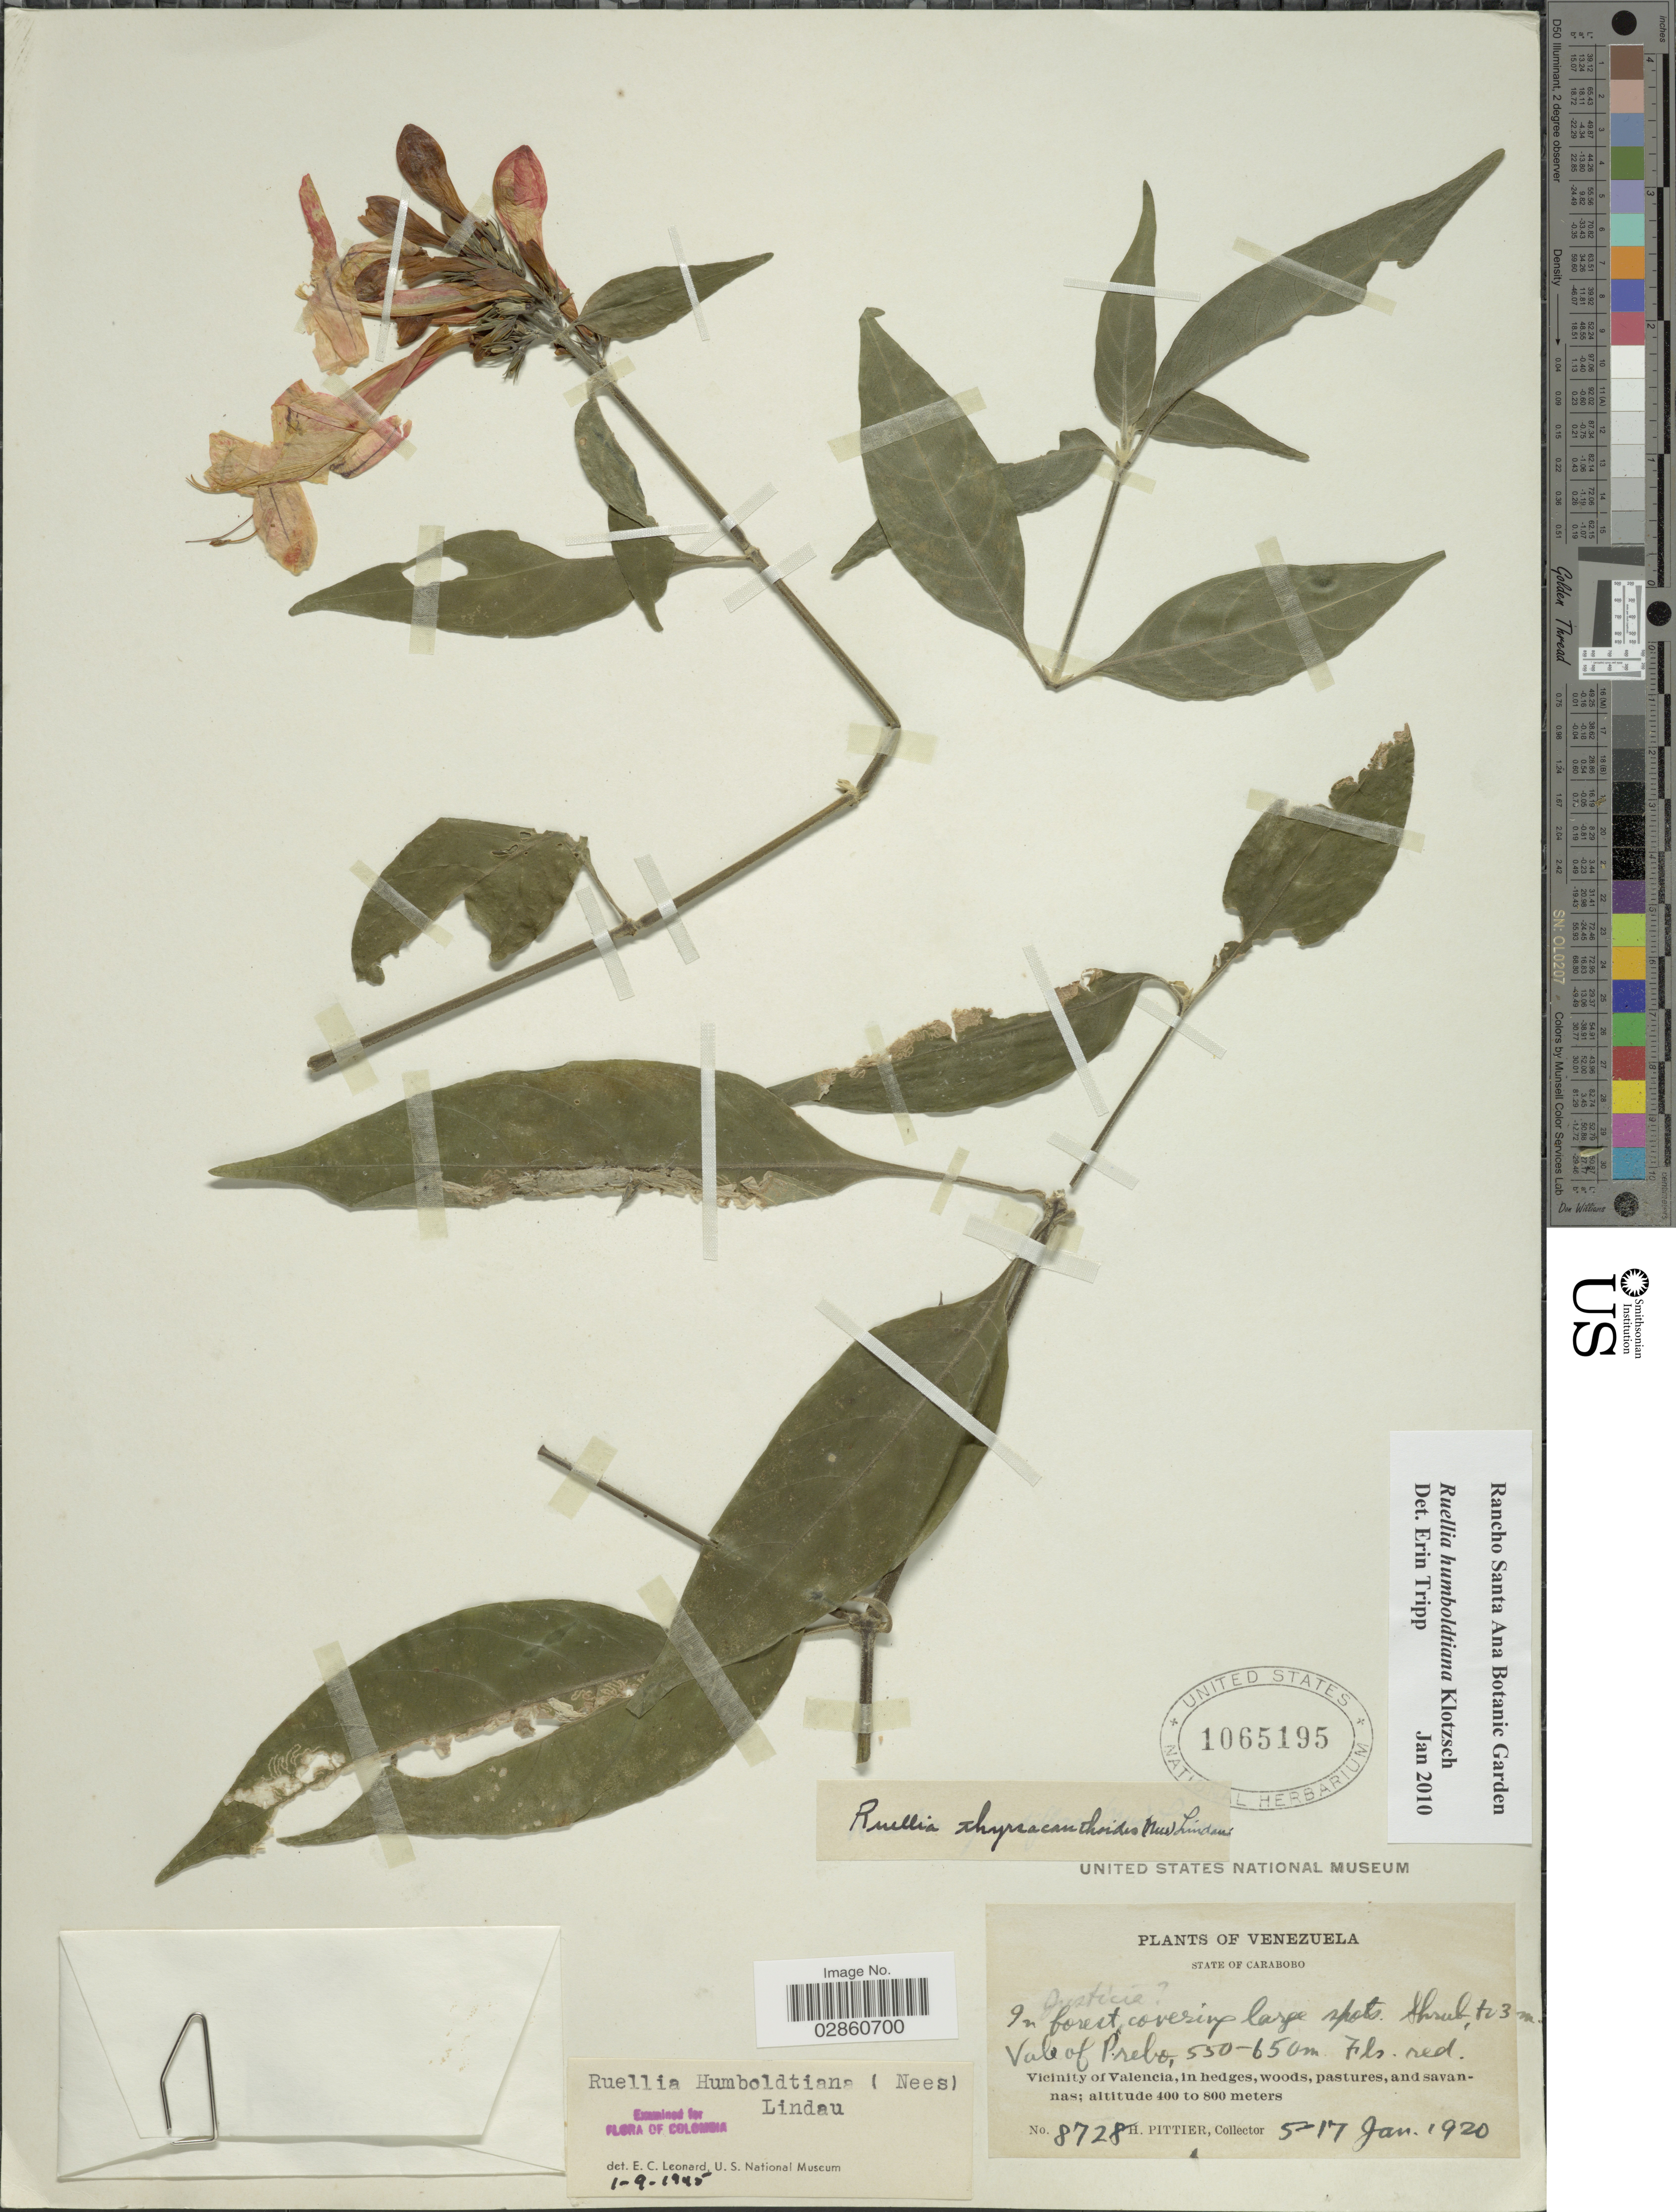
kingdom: Plantae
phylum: Tracheophyta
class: Magnoliopsida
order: Lamiales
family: Acanthaceae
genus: Ruellia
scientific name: Ruellia humboldtiana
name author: (Nees) Lindau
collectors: H. F. Pittier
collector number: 8728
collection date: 1920-01-05/1920-01-17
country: Venezuela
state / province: Carabobo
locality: State of Carabobo. Vale of Prebo. Vicinity of Valencia, in hedges, woods, pastures, and savannas.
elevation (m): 400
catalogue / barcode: US 1065195